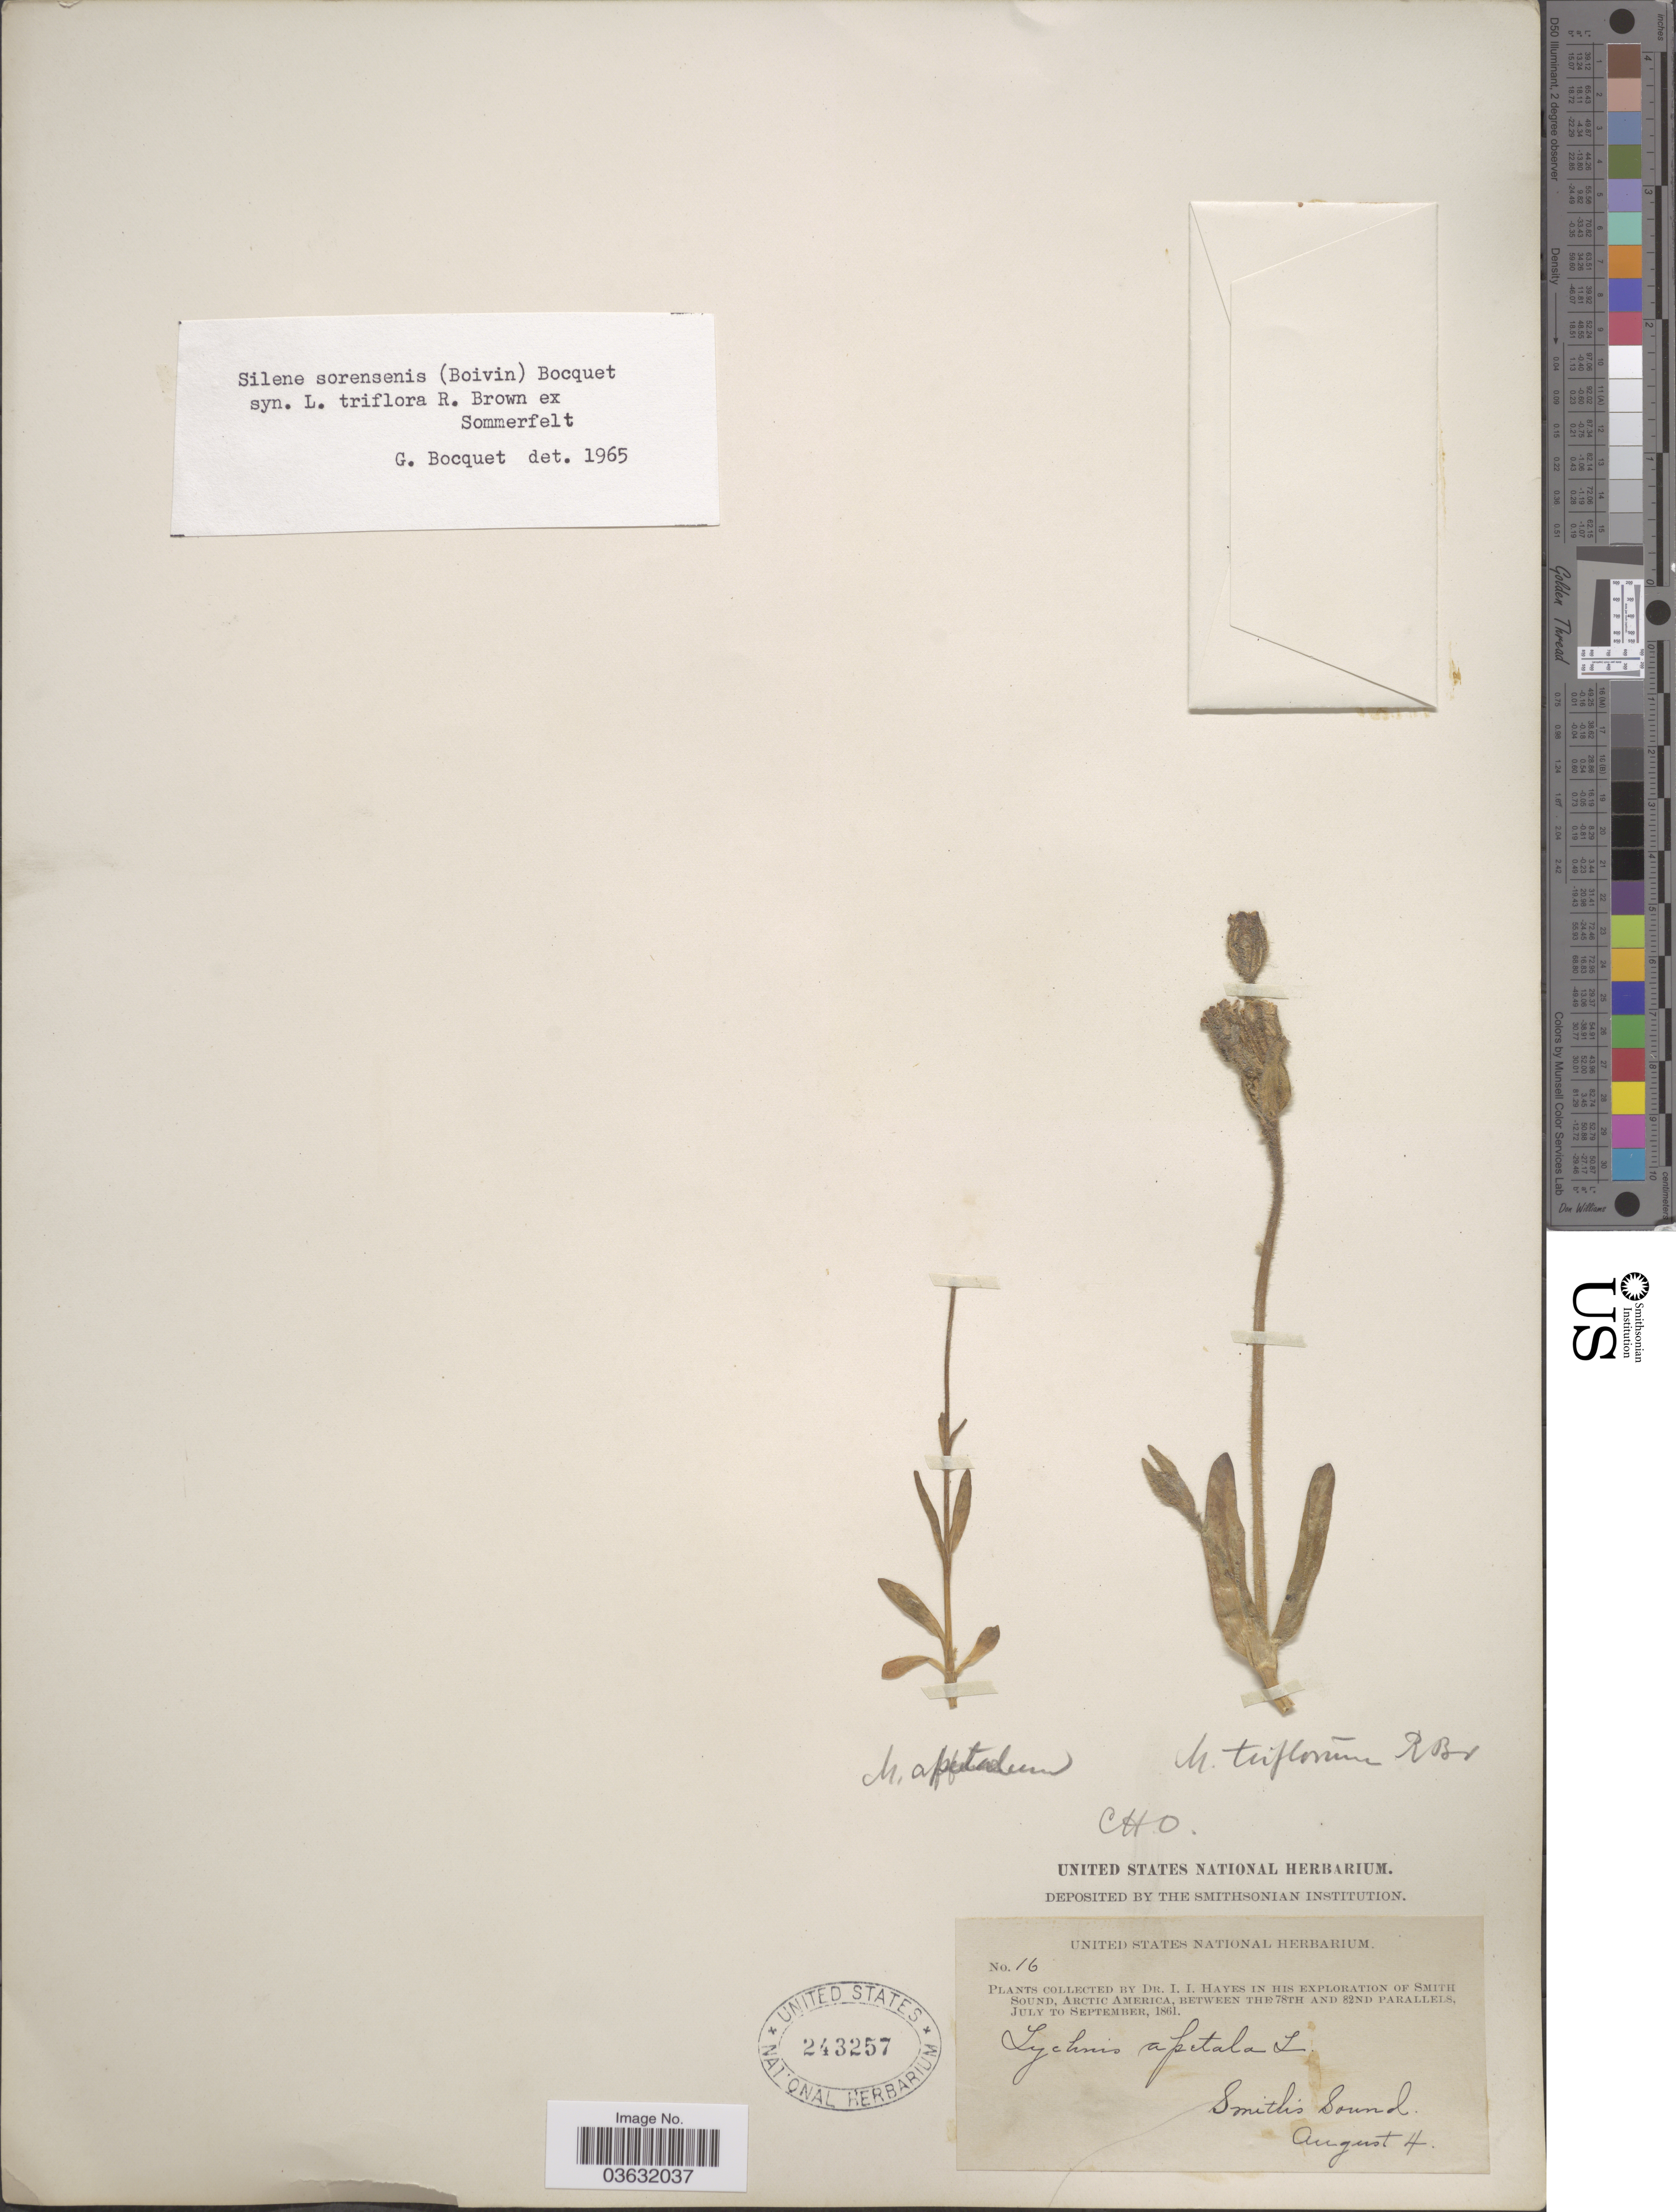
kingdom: Plantae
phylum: Tracheophyta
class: Magnoliopsida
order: Caryophyllales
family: Caryophyllaceae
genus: Silene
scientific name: Silene sorensenis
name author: (B. Boivin) Bocquet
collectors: I. I. Hayes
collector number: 16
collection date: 1861-08-04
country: United States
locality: Smith's Sound. Arctic America, between the 78th and 82nd Parallels.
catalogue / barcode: US 243257